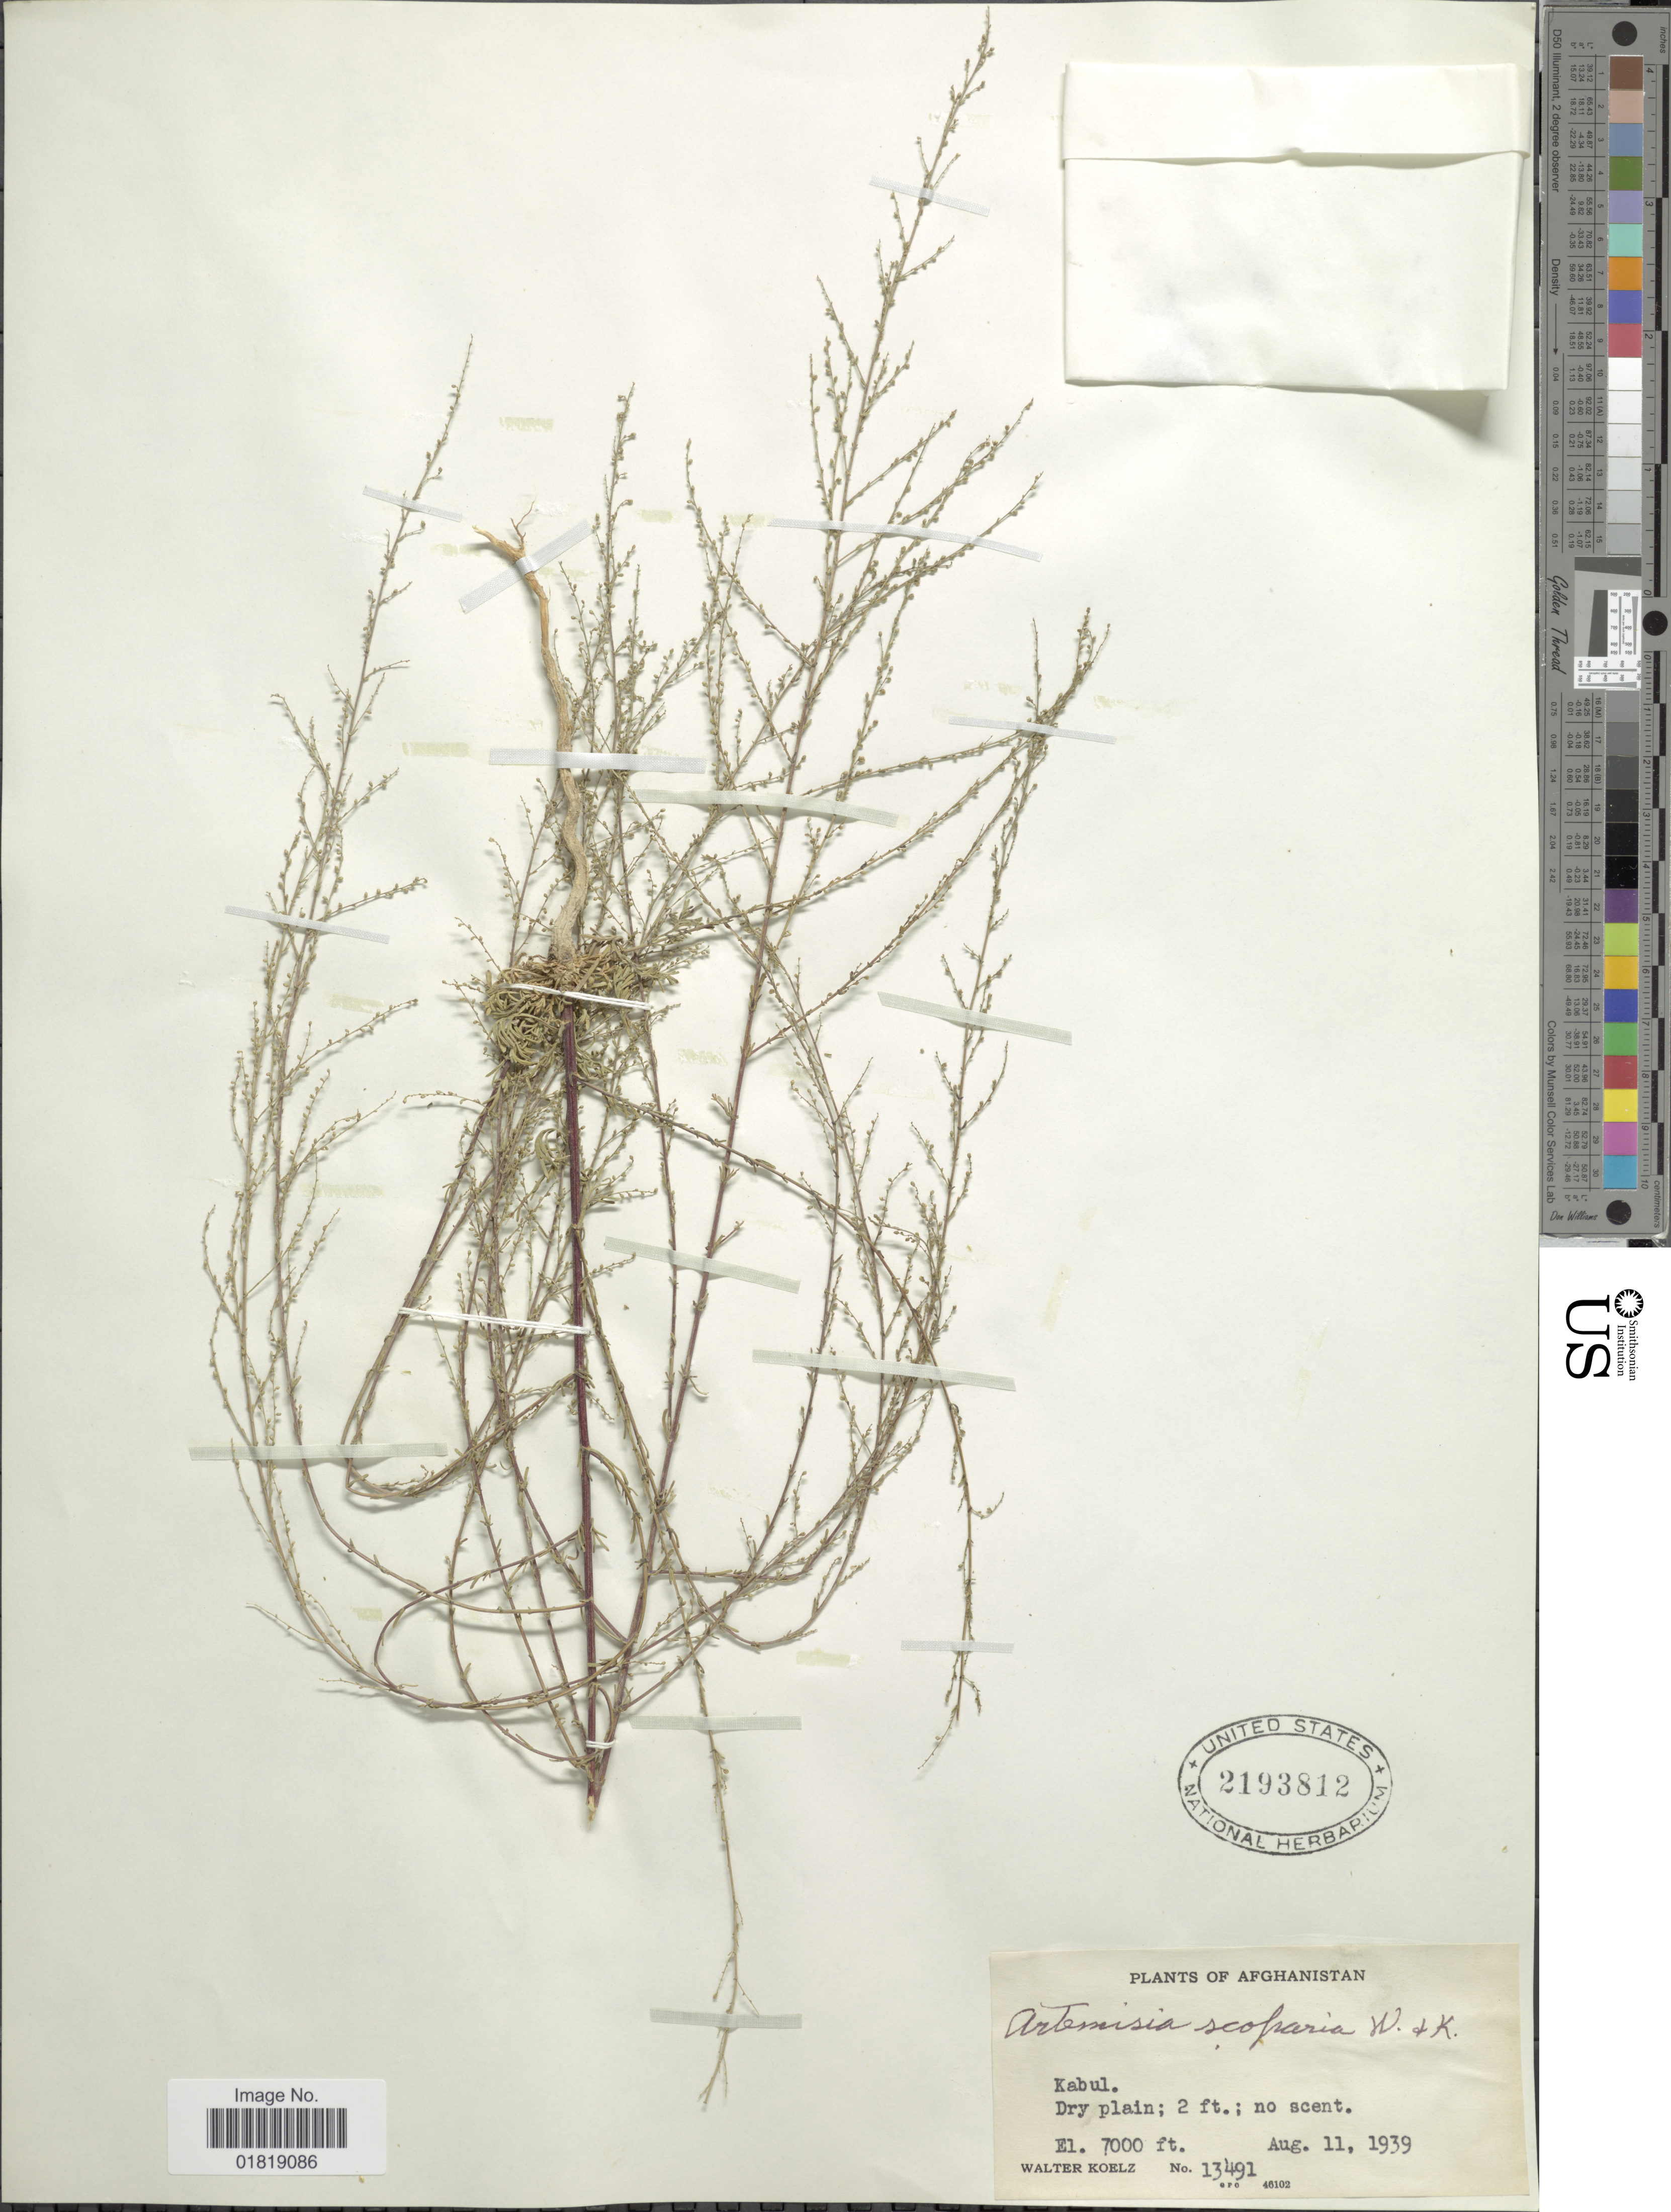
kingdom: Plantae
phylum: Tracheophyta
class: Magnoliopsida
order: Asterales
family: Asteraceae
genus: Artemisia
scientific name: Artemisia scoparia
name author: Waldst. & Kit.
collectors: W. N. Koelz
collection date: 1939-08-11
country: Afghanistan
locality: Kabul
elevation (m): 2134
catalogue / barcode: US 2193812